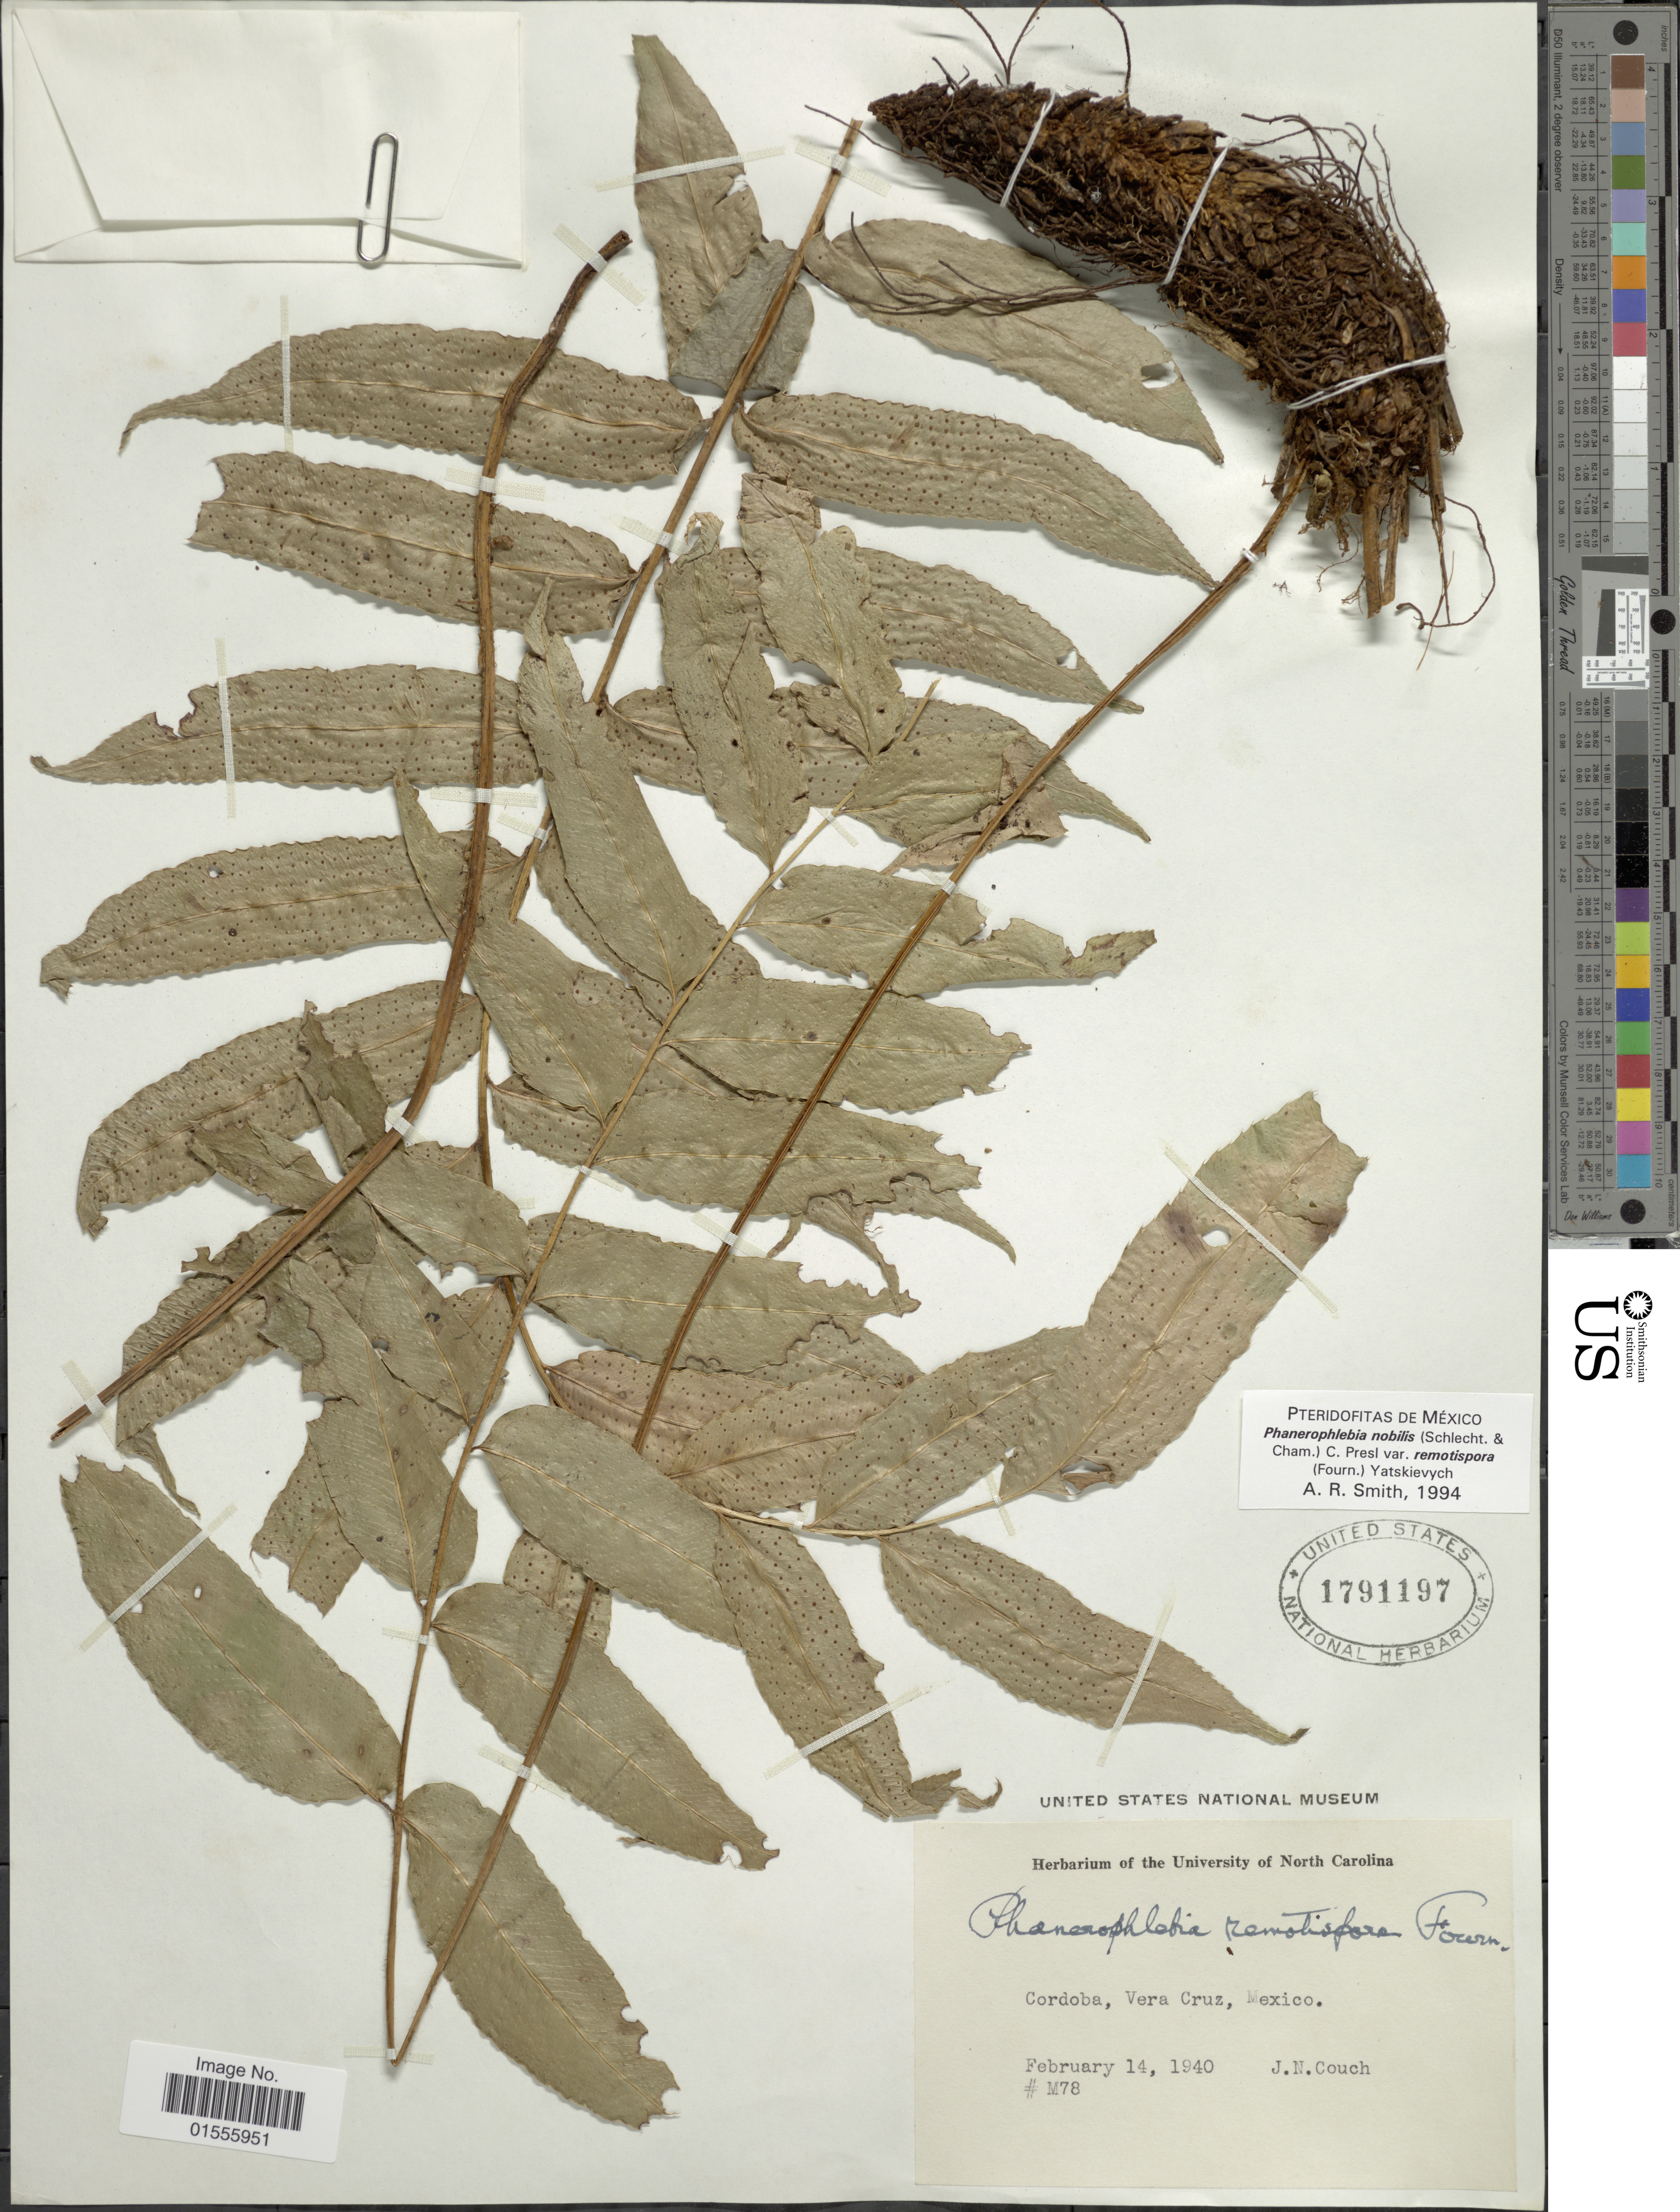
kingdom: Plantae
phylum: Tracheophyta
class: Polypodiopsida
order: Polypodiales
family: Dryopteridaceae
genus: Phanerophlebia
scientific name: Phanerophlebia remotispora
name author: E. Fourn.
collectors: J. N. Couch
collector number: M78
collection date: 1940-02-14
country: Mexico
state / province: Veracruz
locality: Cordoba, Vera Cruz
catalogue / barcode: US 1791197